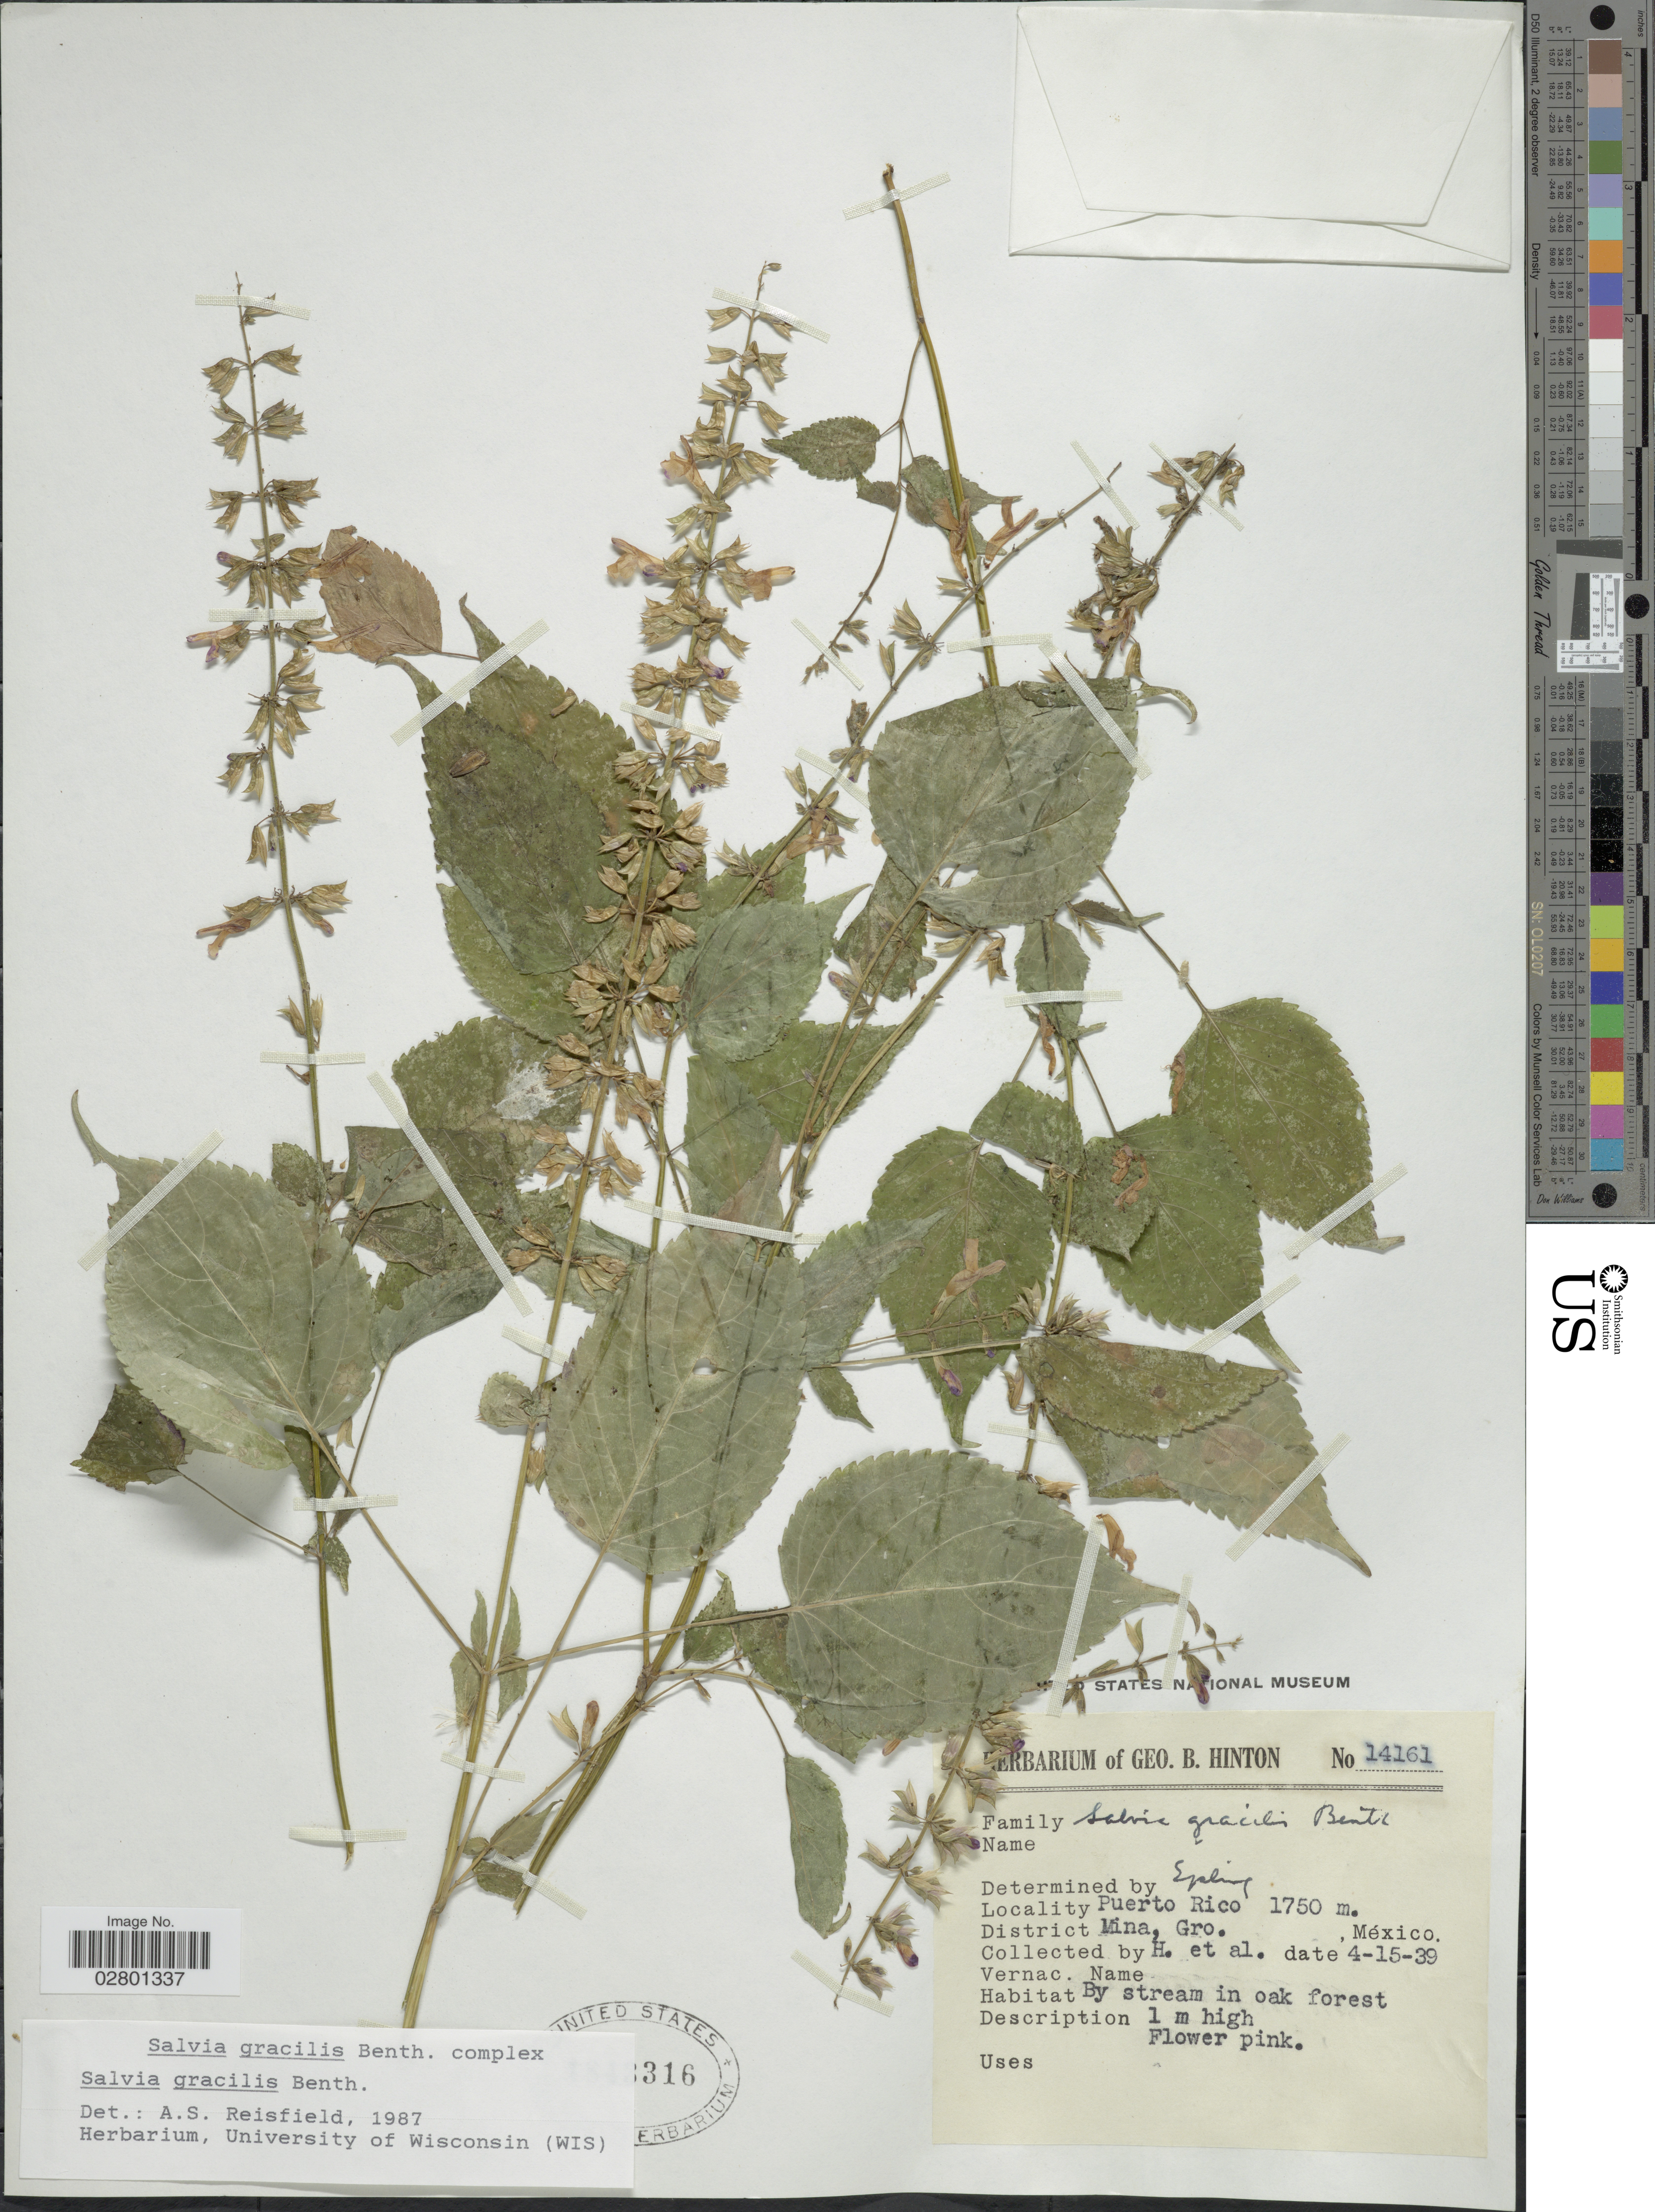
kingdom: Plantae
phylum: Tracheophyta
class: Magnoliopsida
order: Lamiales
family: Lamiaceae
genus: Salvia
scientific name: Salvia gracilis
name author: Benth.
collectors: G. B. Hinton & et al.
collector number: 14161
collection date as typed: Transcribed d/m/y: 15/4/39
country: Mexico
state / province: Guerrero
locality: Puerto Rico, District Mina, Gro.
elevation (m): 1750